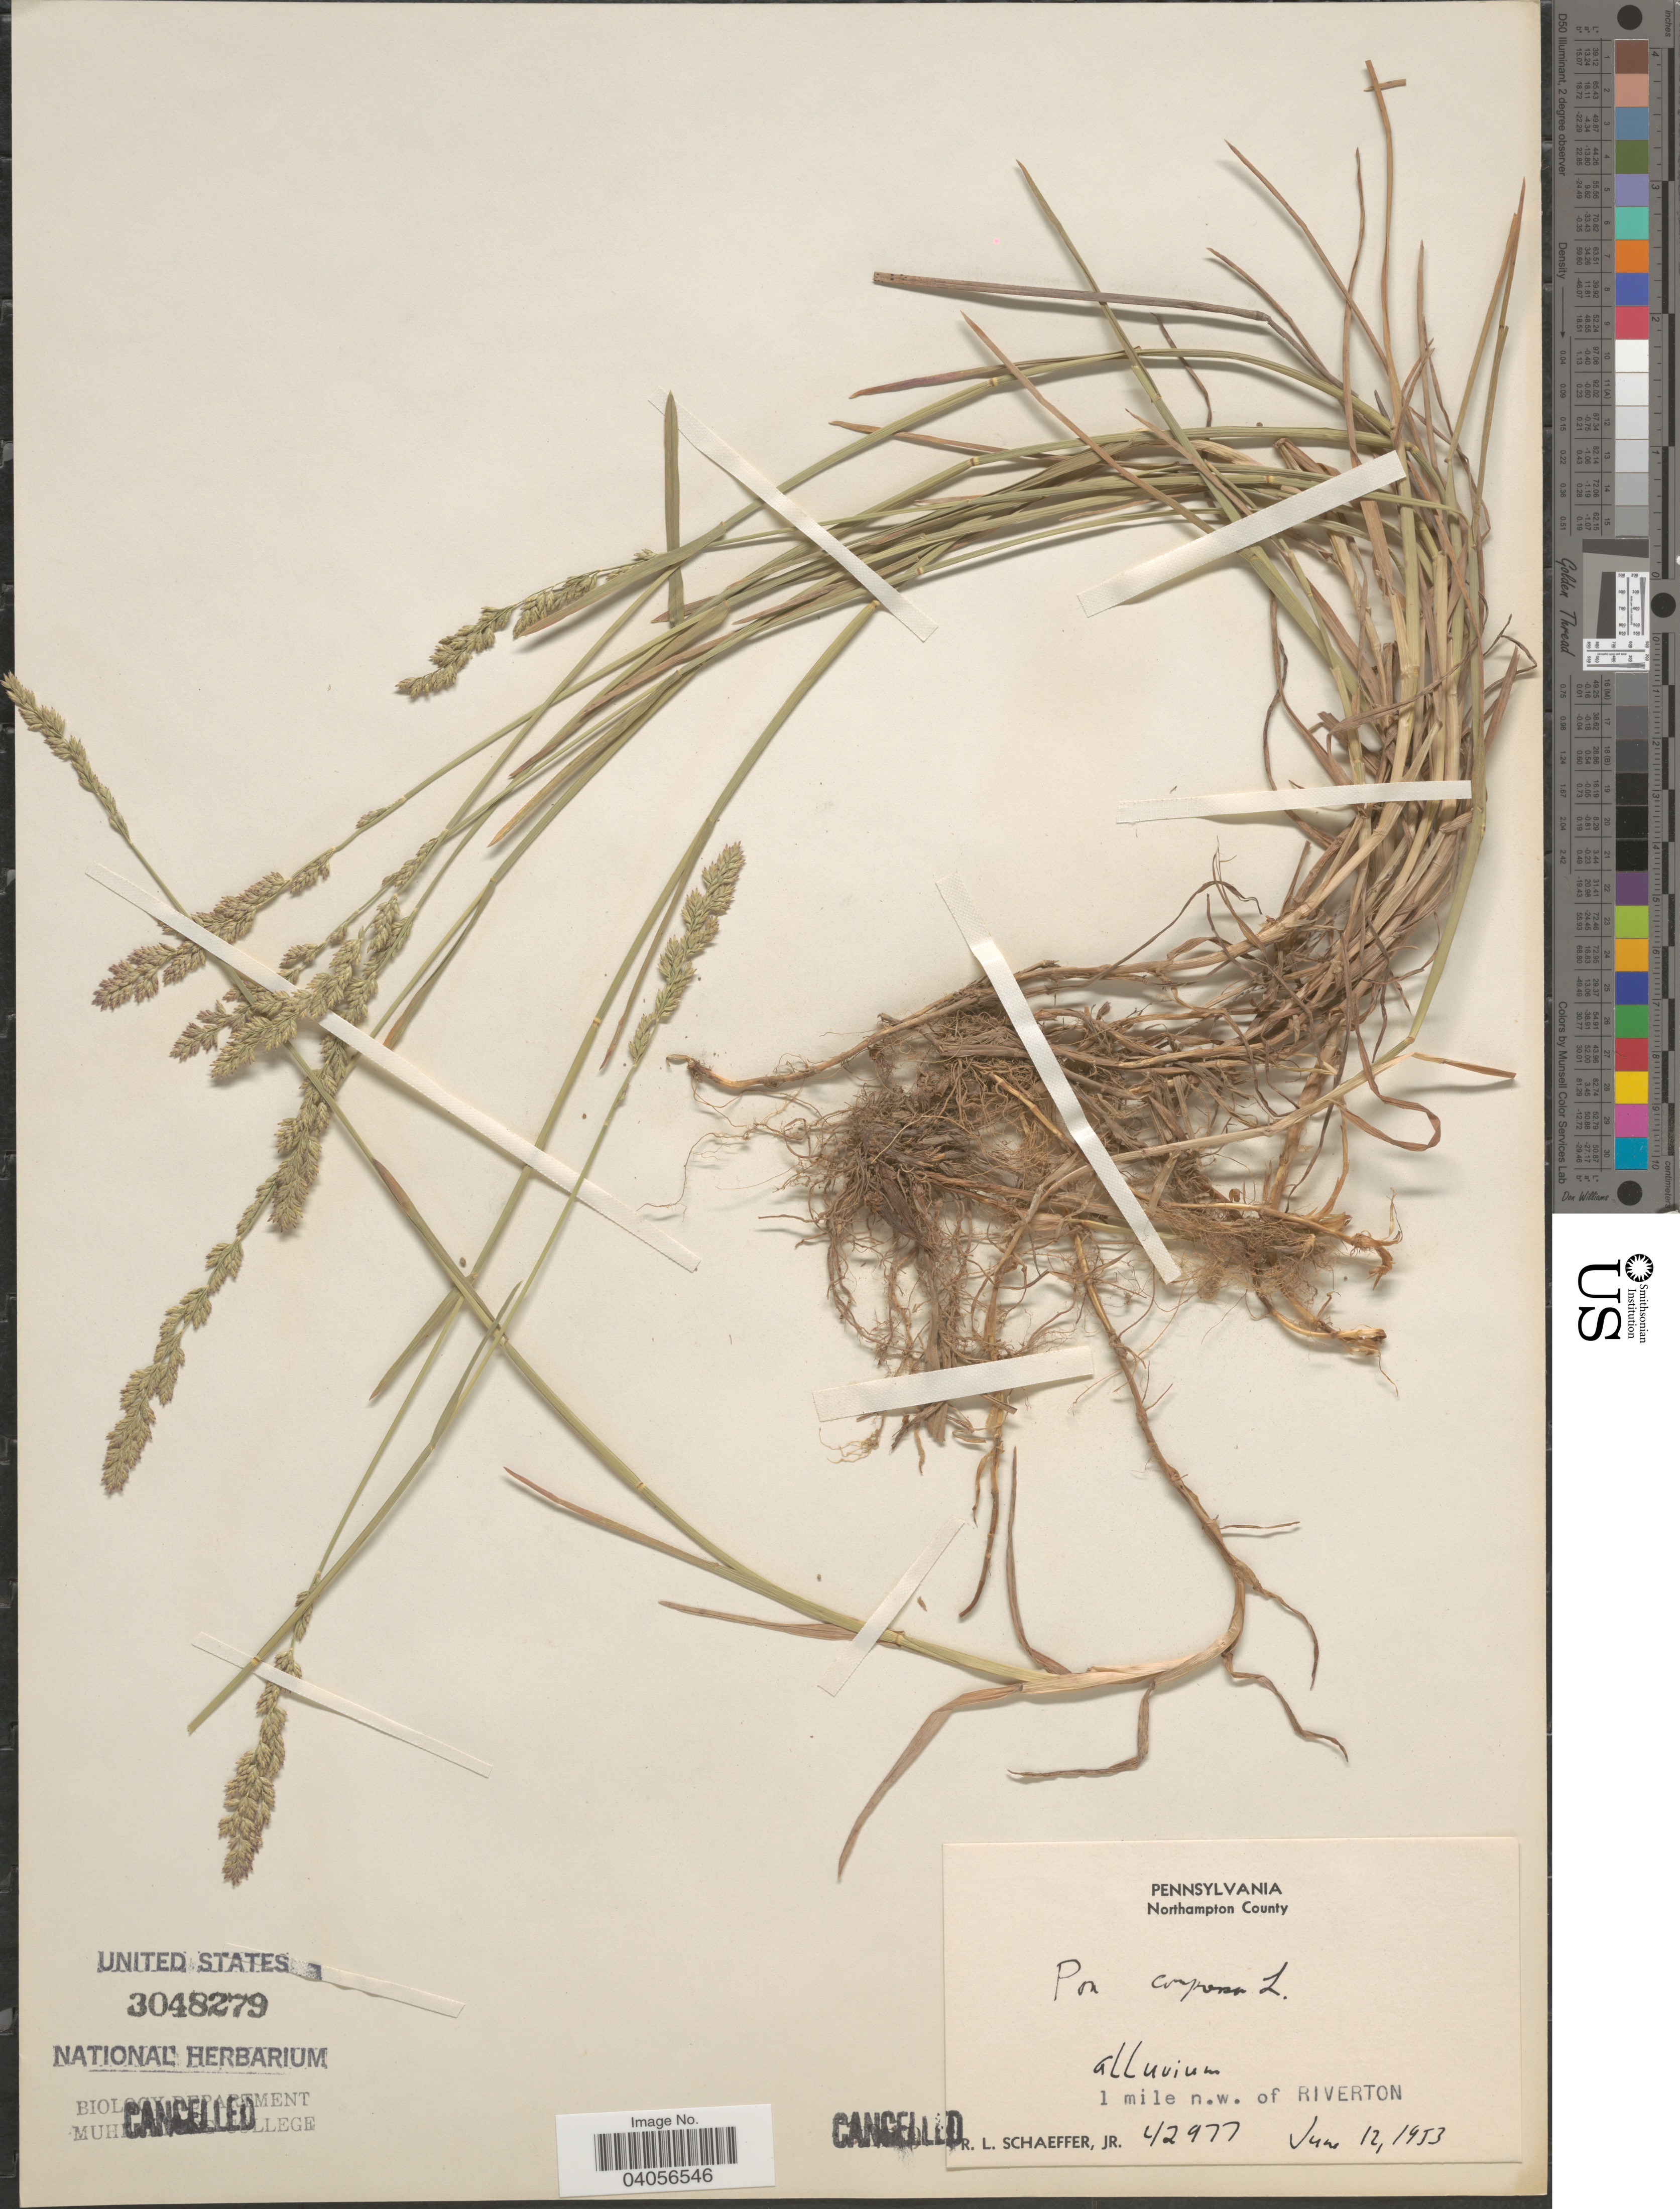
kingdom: Plantae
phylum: Tracheophyta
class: Liliopsida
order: Poales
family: Poaceae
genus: Poa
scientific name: Poa compressa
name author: L.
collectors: R. L. Schaeffer Jr.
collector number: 42977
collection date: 1953-06-12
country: United States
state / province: Pennsylvania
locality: Northampton County. 1 mile n.w. of Riverton.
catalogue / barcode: US 3048279